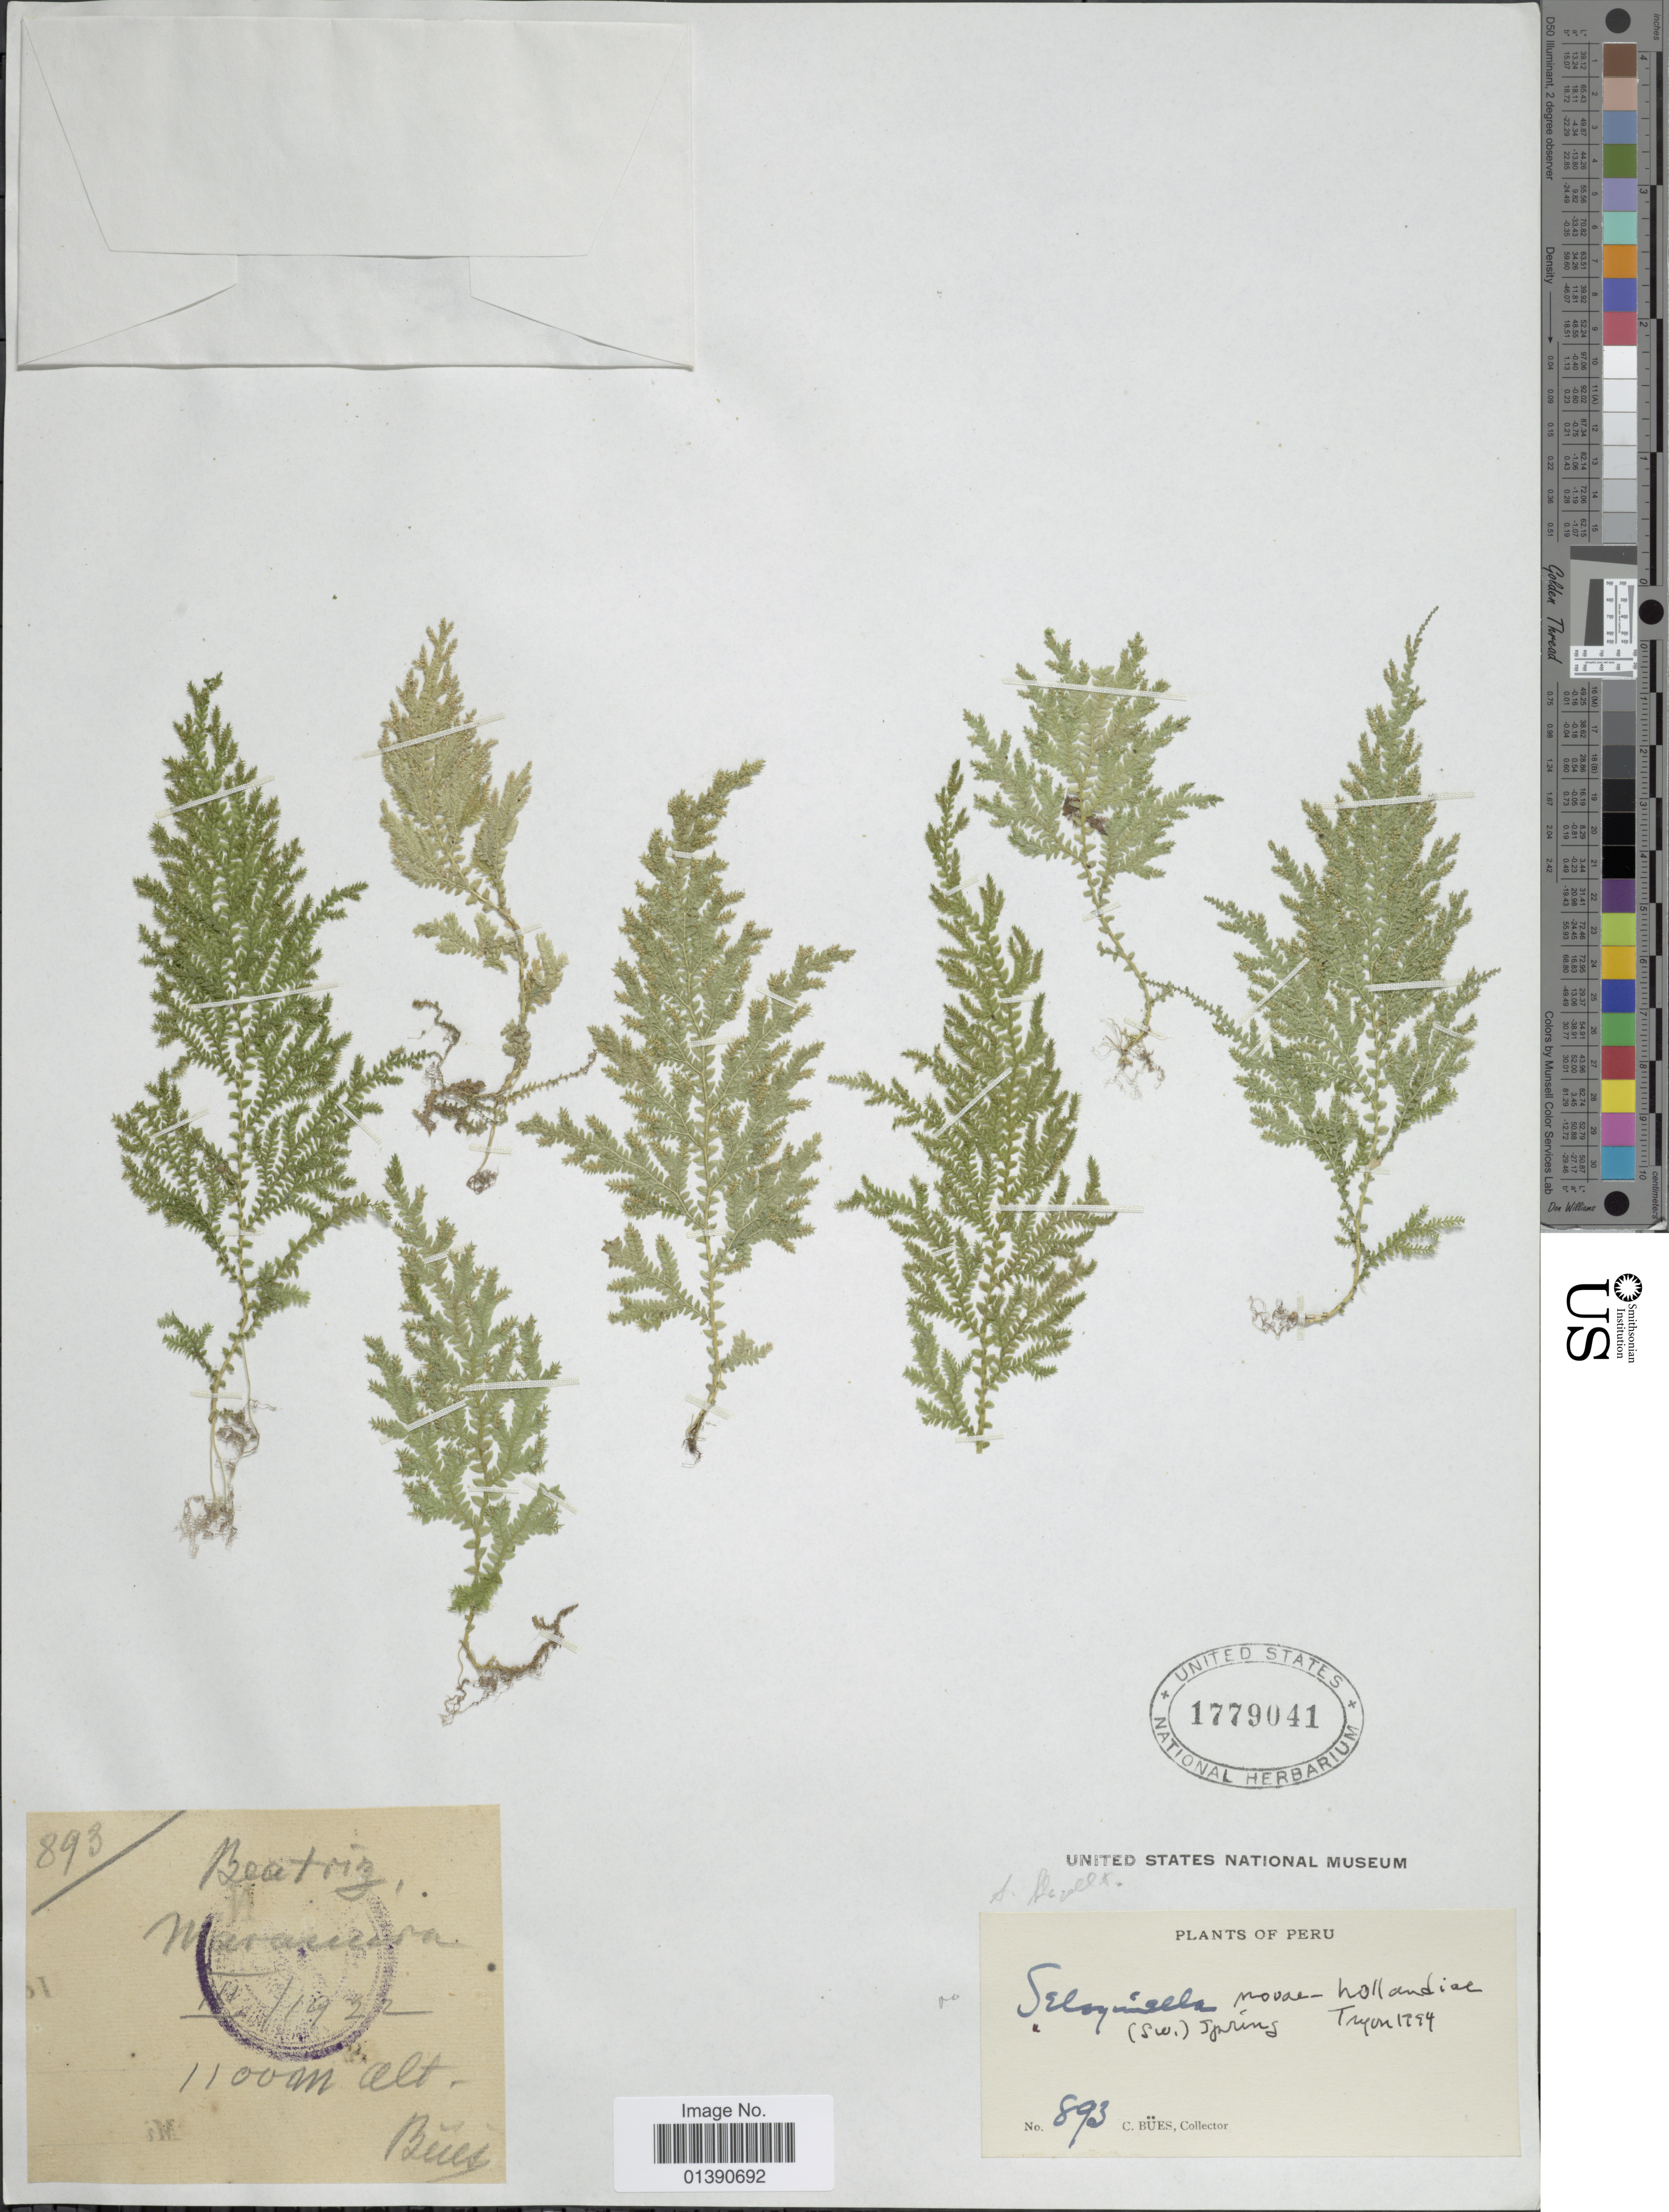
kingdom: Plantae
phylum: Tracheophyta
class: Lycopodiopsida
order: Selaginellales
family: Selaginellaceae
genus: Selaginella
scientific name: Selaginella flagellata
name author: Spring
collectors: C. Bues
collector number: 893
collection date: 1922-03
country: Peru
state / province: Cusco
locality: Beatriz, Maranura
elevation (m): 1100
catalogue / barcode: US 1779041